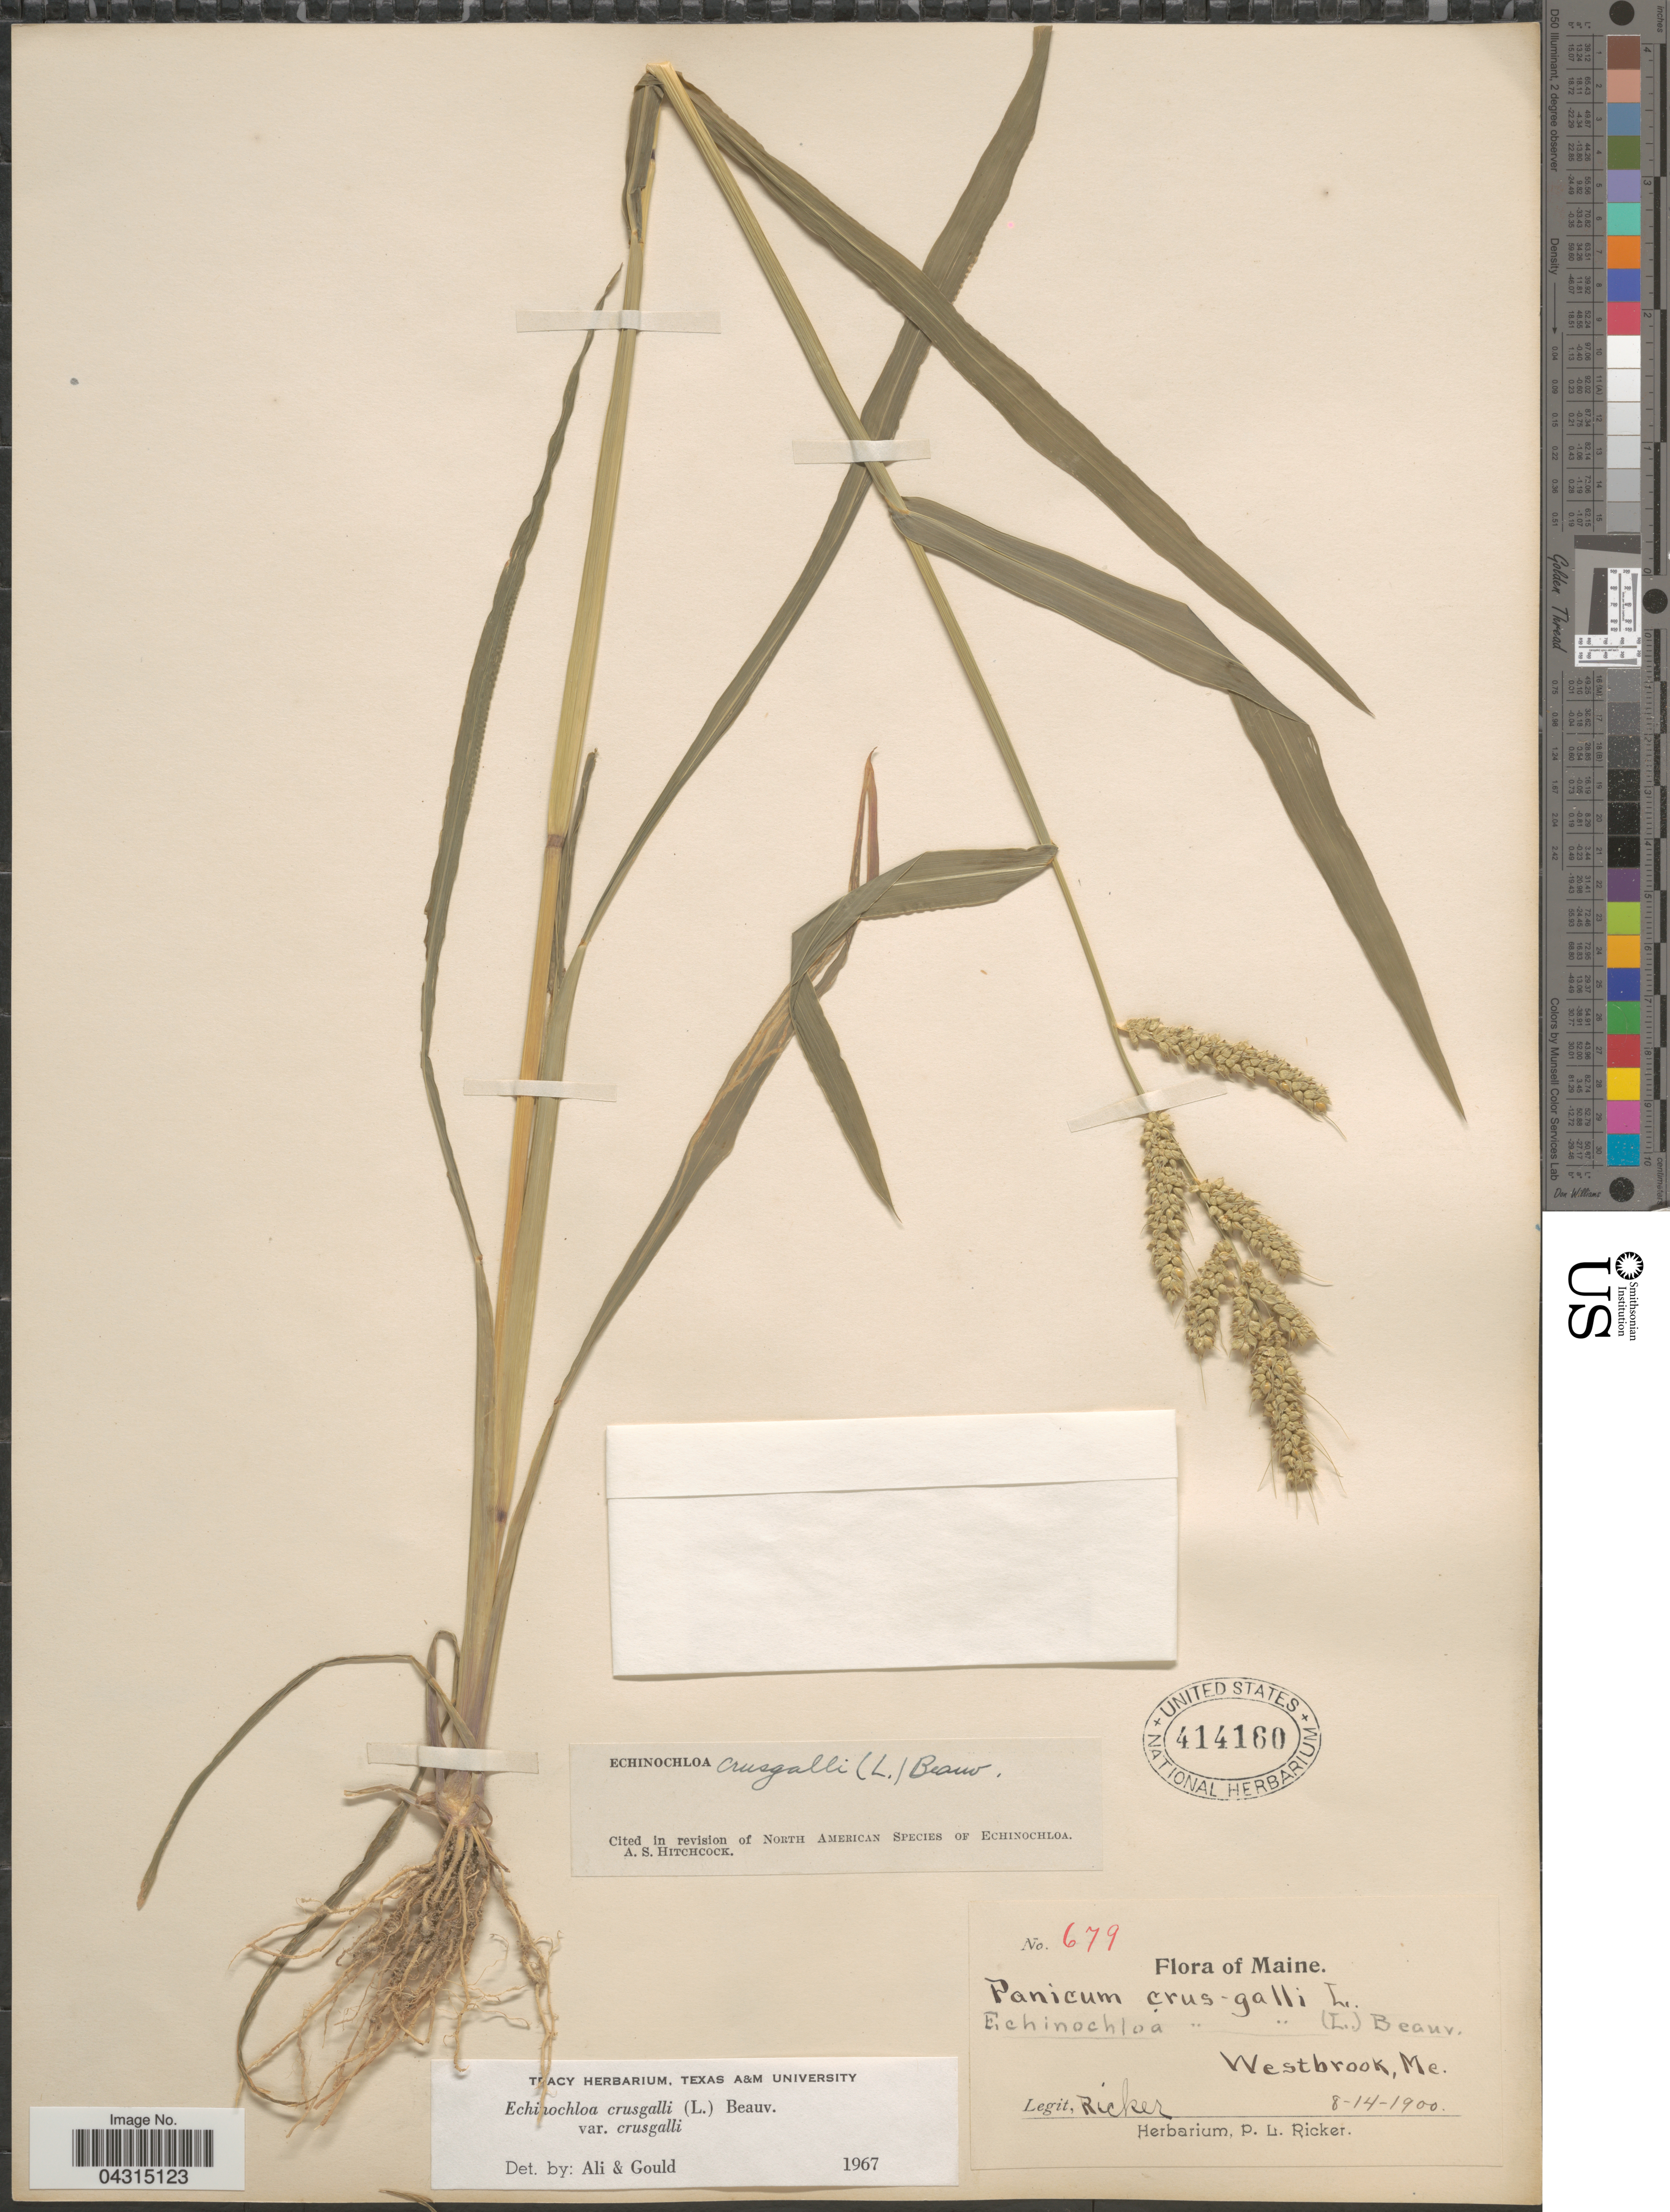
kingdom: Plantae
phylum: Tracheophyta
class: Liliopsida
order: Poales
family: Poaceae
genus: Echinochloa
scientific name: Echinochloa crus-galli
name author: (L.) P. Beauv.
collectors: P. Ricker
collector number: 679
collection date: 1900-08-14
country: United States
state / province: Maine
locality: Westbrook.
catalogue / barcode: US 414160